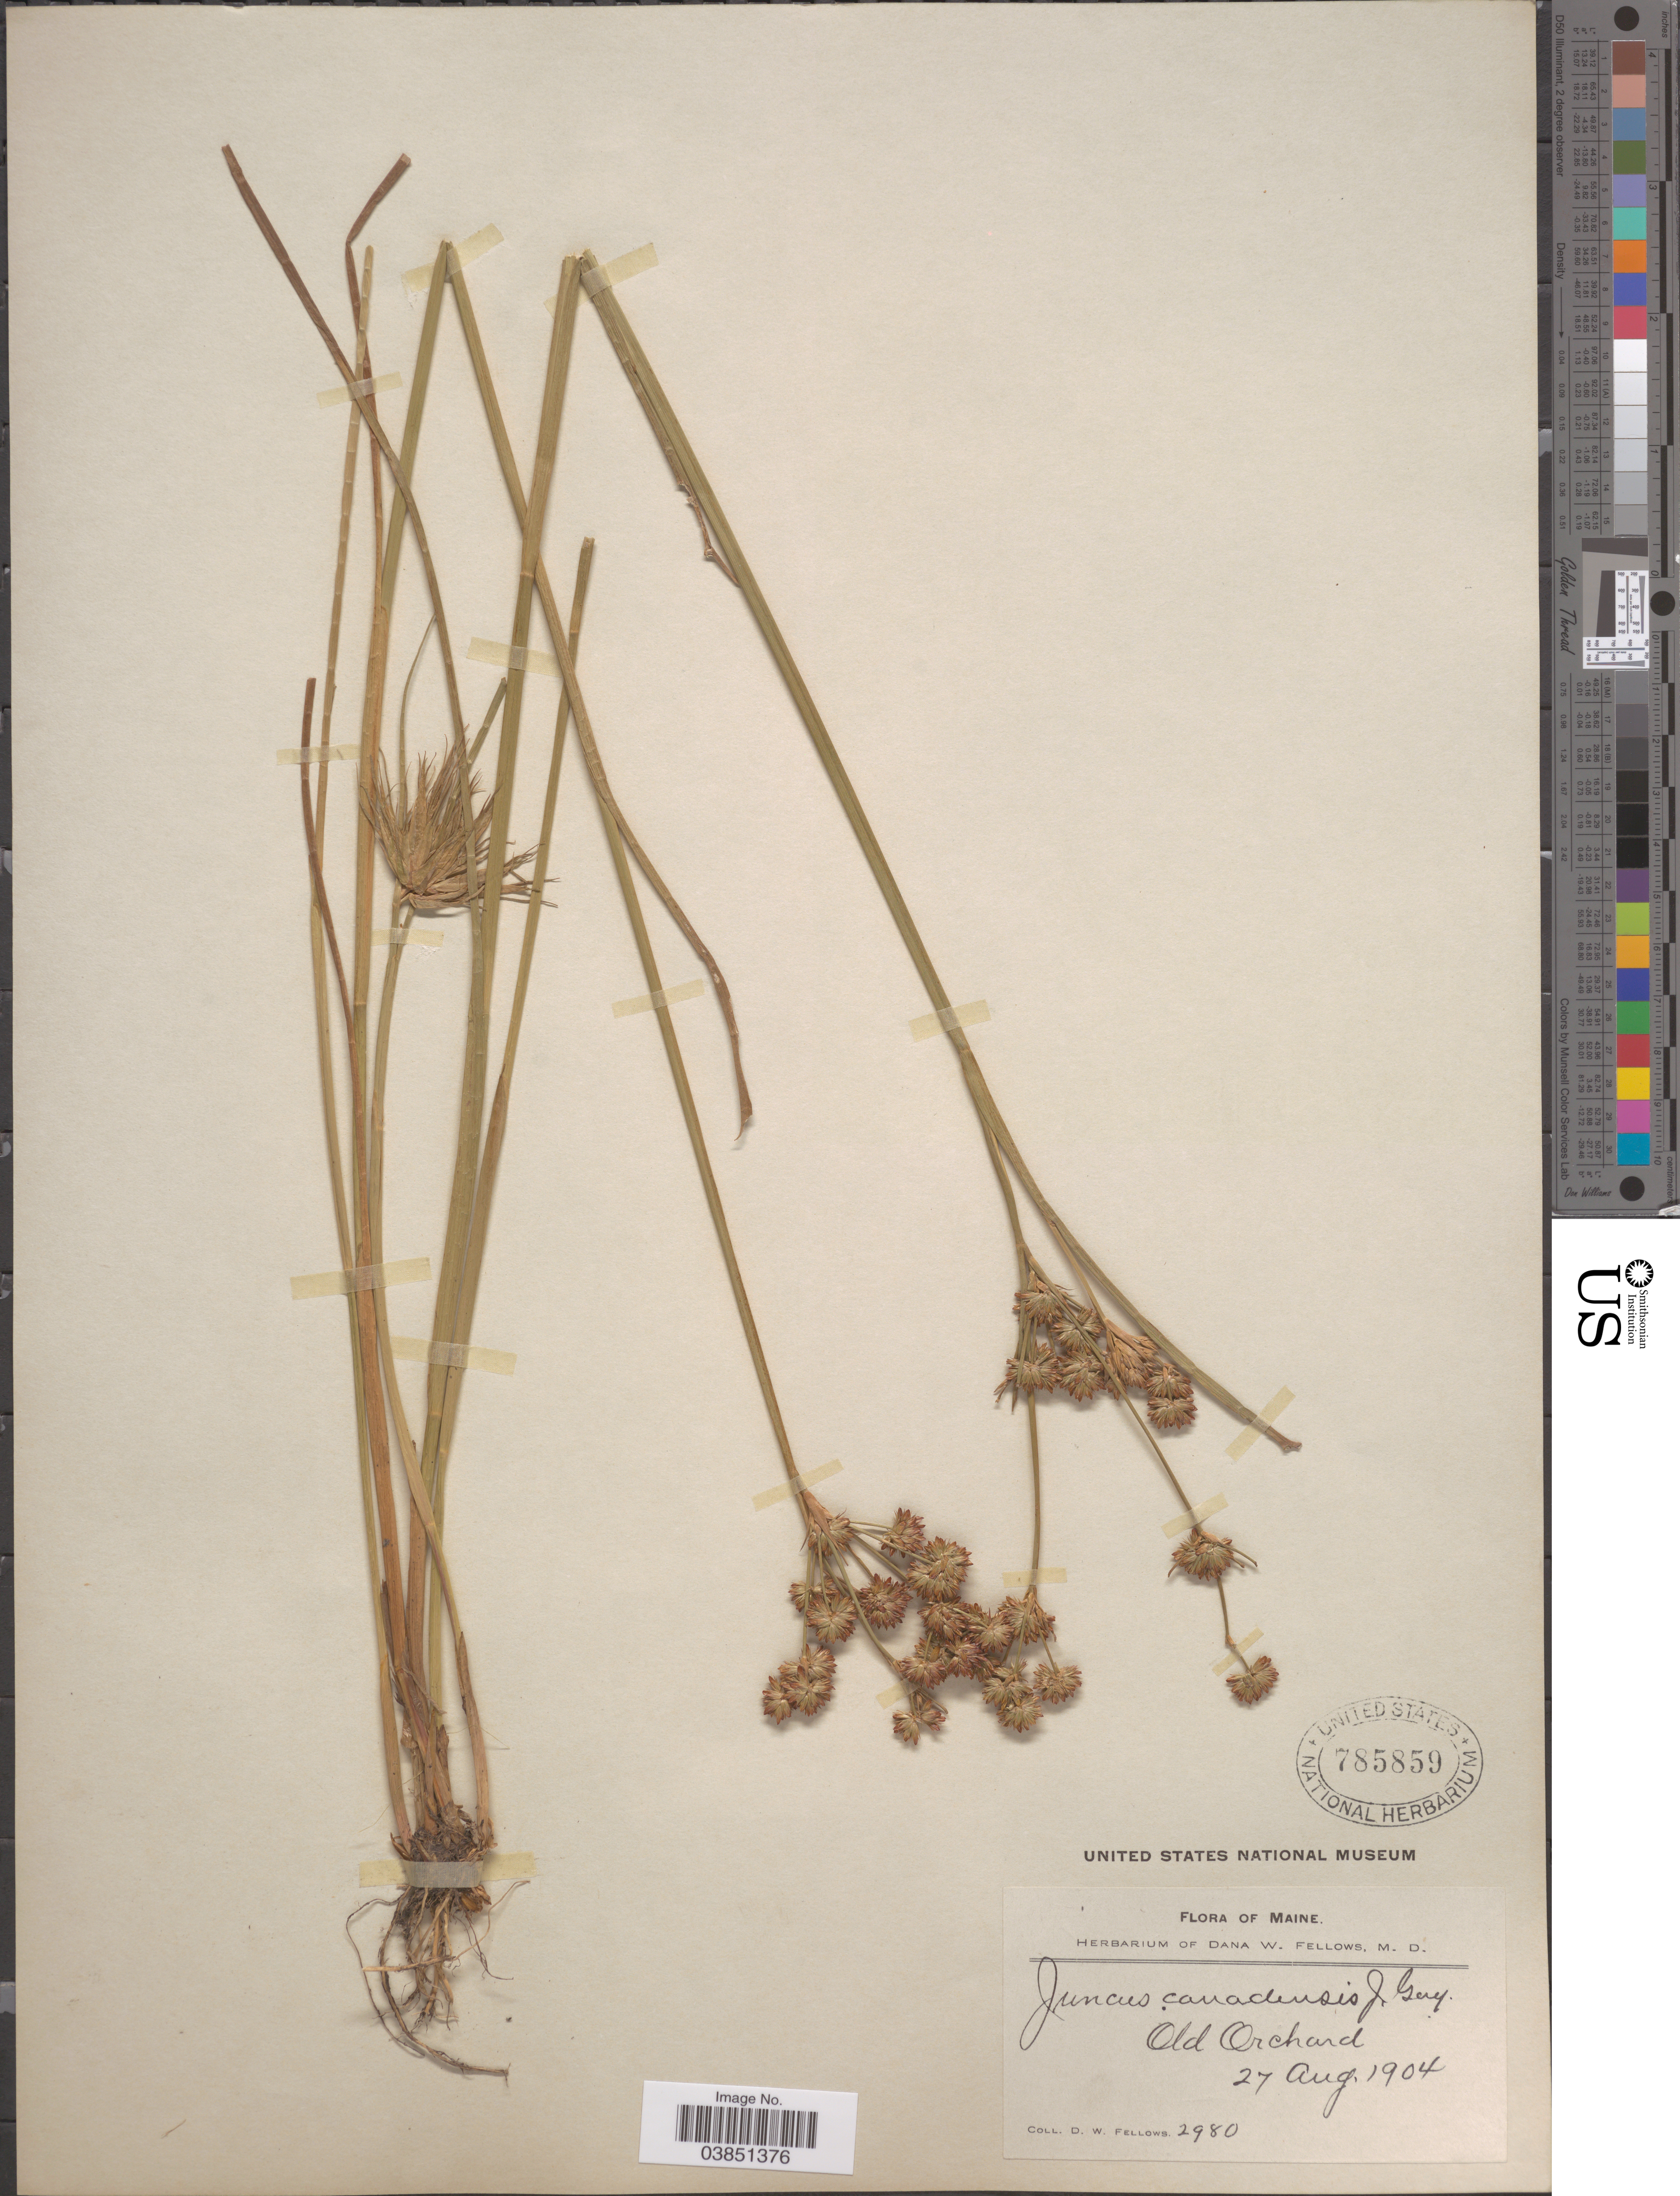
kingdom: Plantae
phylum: Tracheophyta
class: Liliopsida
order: Poales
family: Juncaceae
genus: Juncus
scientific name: Juncus canadensis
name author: J. Gay ex Laharpe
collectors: D. W. Fellows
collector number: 2980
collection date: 1904-08-27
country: United States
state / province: Maine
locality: Old Orchard.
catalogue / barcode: US 785859